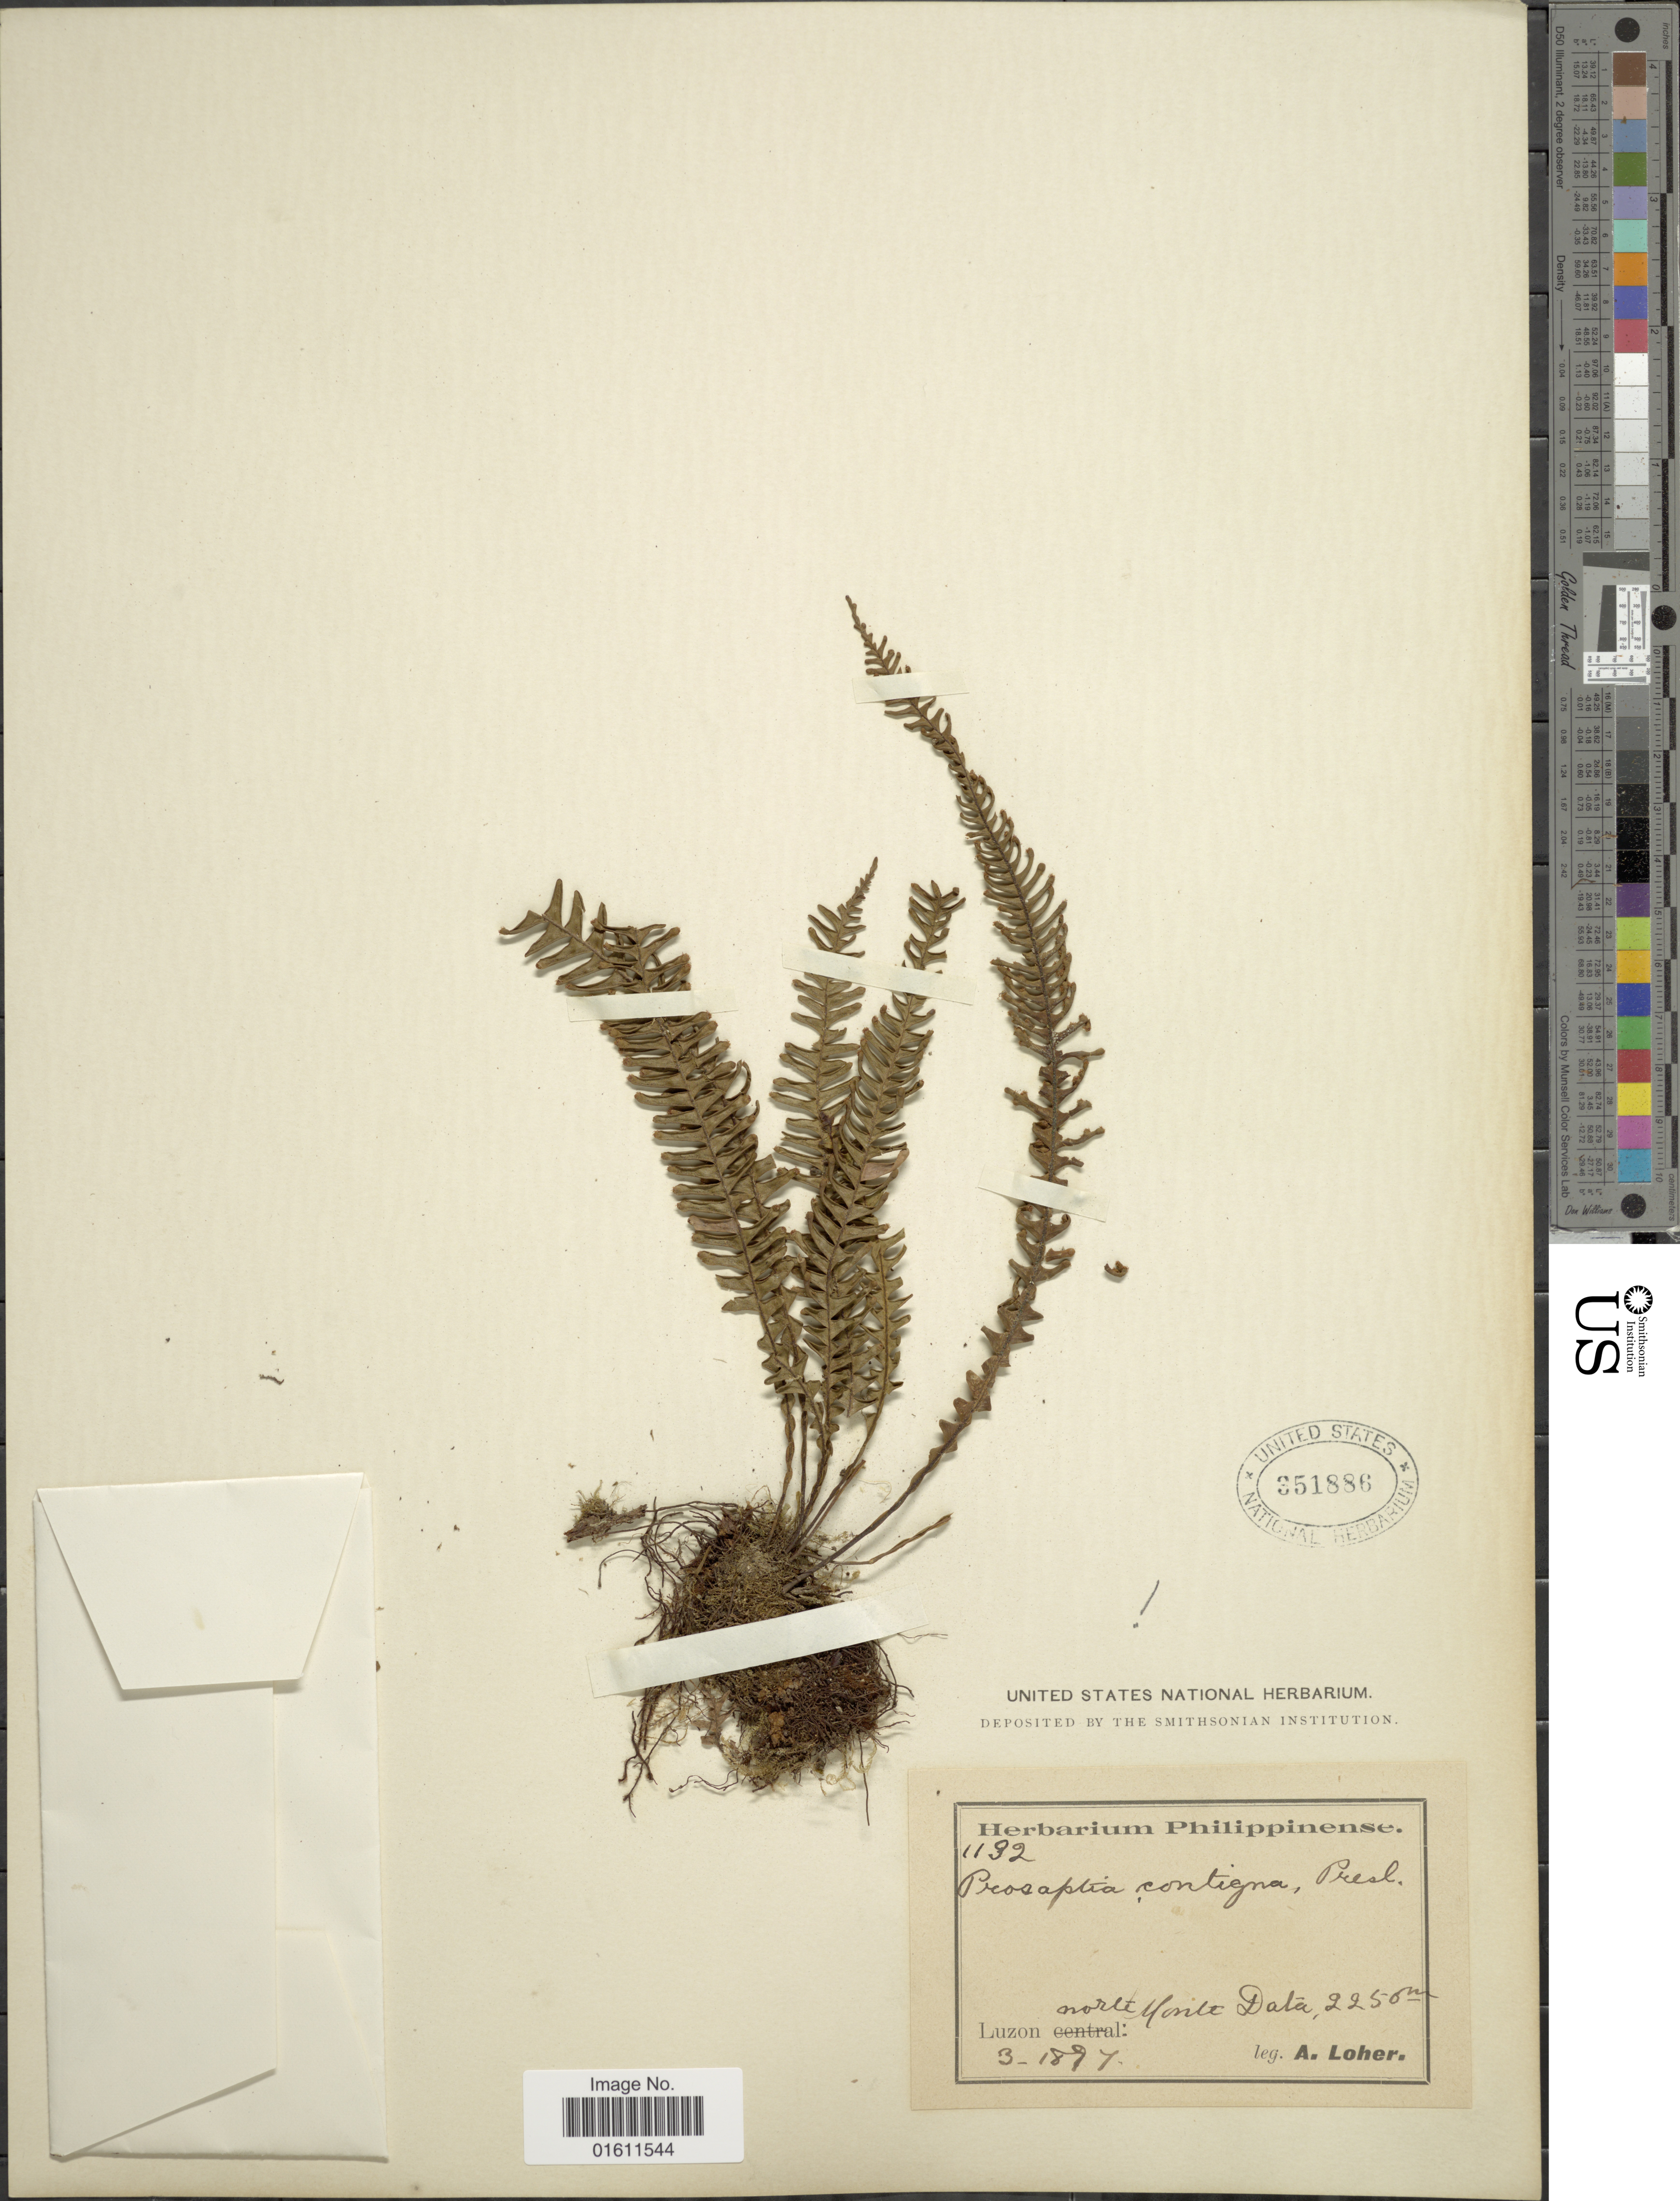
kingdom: Plantae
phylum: Tracheophyta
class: Polypodiopsida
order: Polypodiales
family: Polypodiaceae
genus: Prosaptia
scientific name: Prosaptia contigua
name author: (G. Forst.) Presl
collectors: A. Loher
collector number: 1132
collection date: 1877-03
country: Philippines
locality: Luzon, norte. Monte Data.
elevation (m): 2250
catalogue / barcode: US 351886